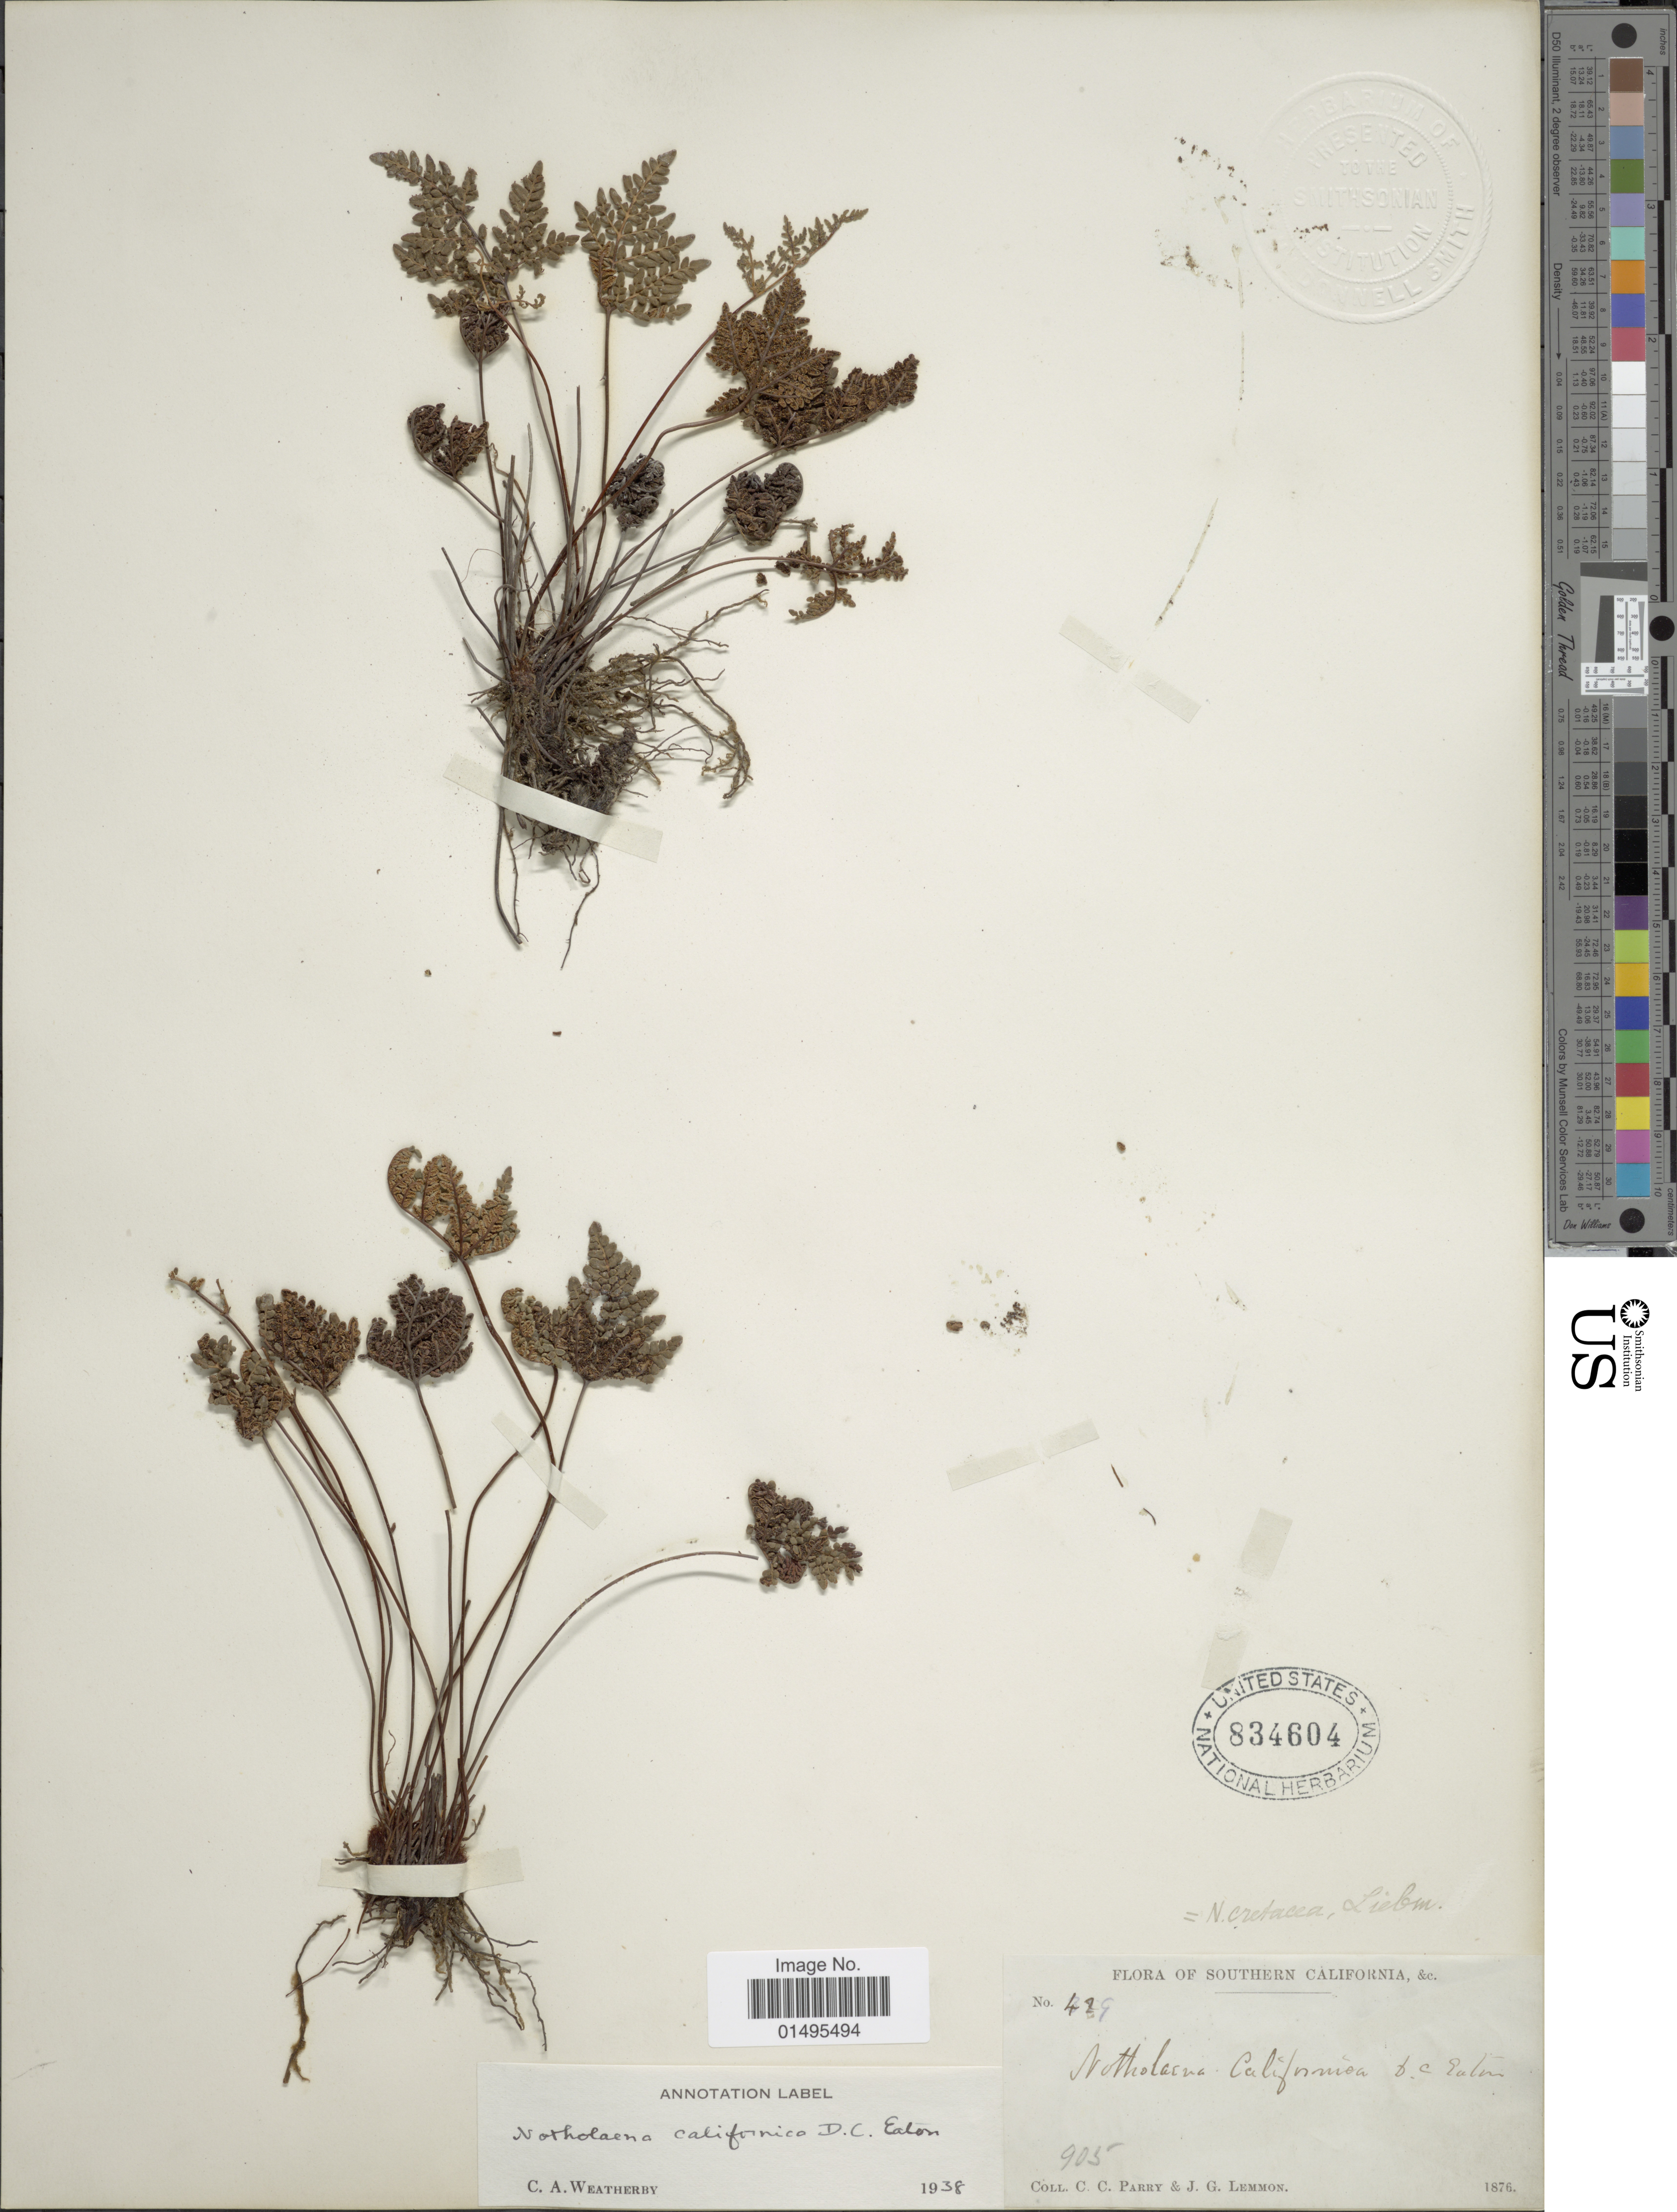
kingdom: Plantae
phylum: Tracheophyta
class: Polypodiopsida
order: Polypodiales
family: Pteridaceae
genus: Notholaena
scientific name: Notholaena cretacea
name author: Liebm.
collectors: C. C. Parry & J. Lemmon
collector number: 429*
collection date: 1876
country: United States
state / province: California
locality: Southern California, &c.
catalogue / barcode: US 834604